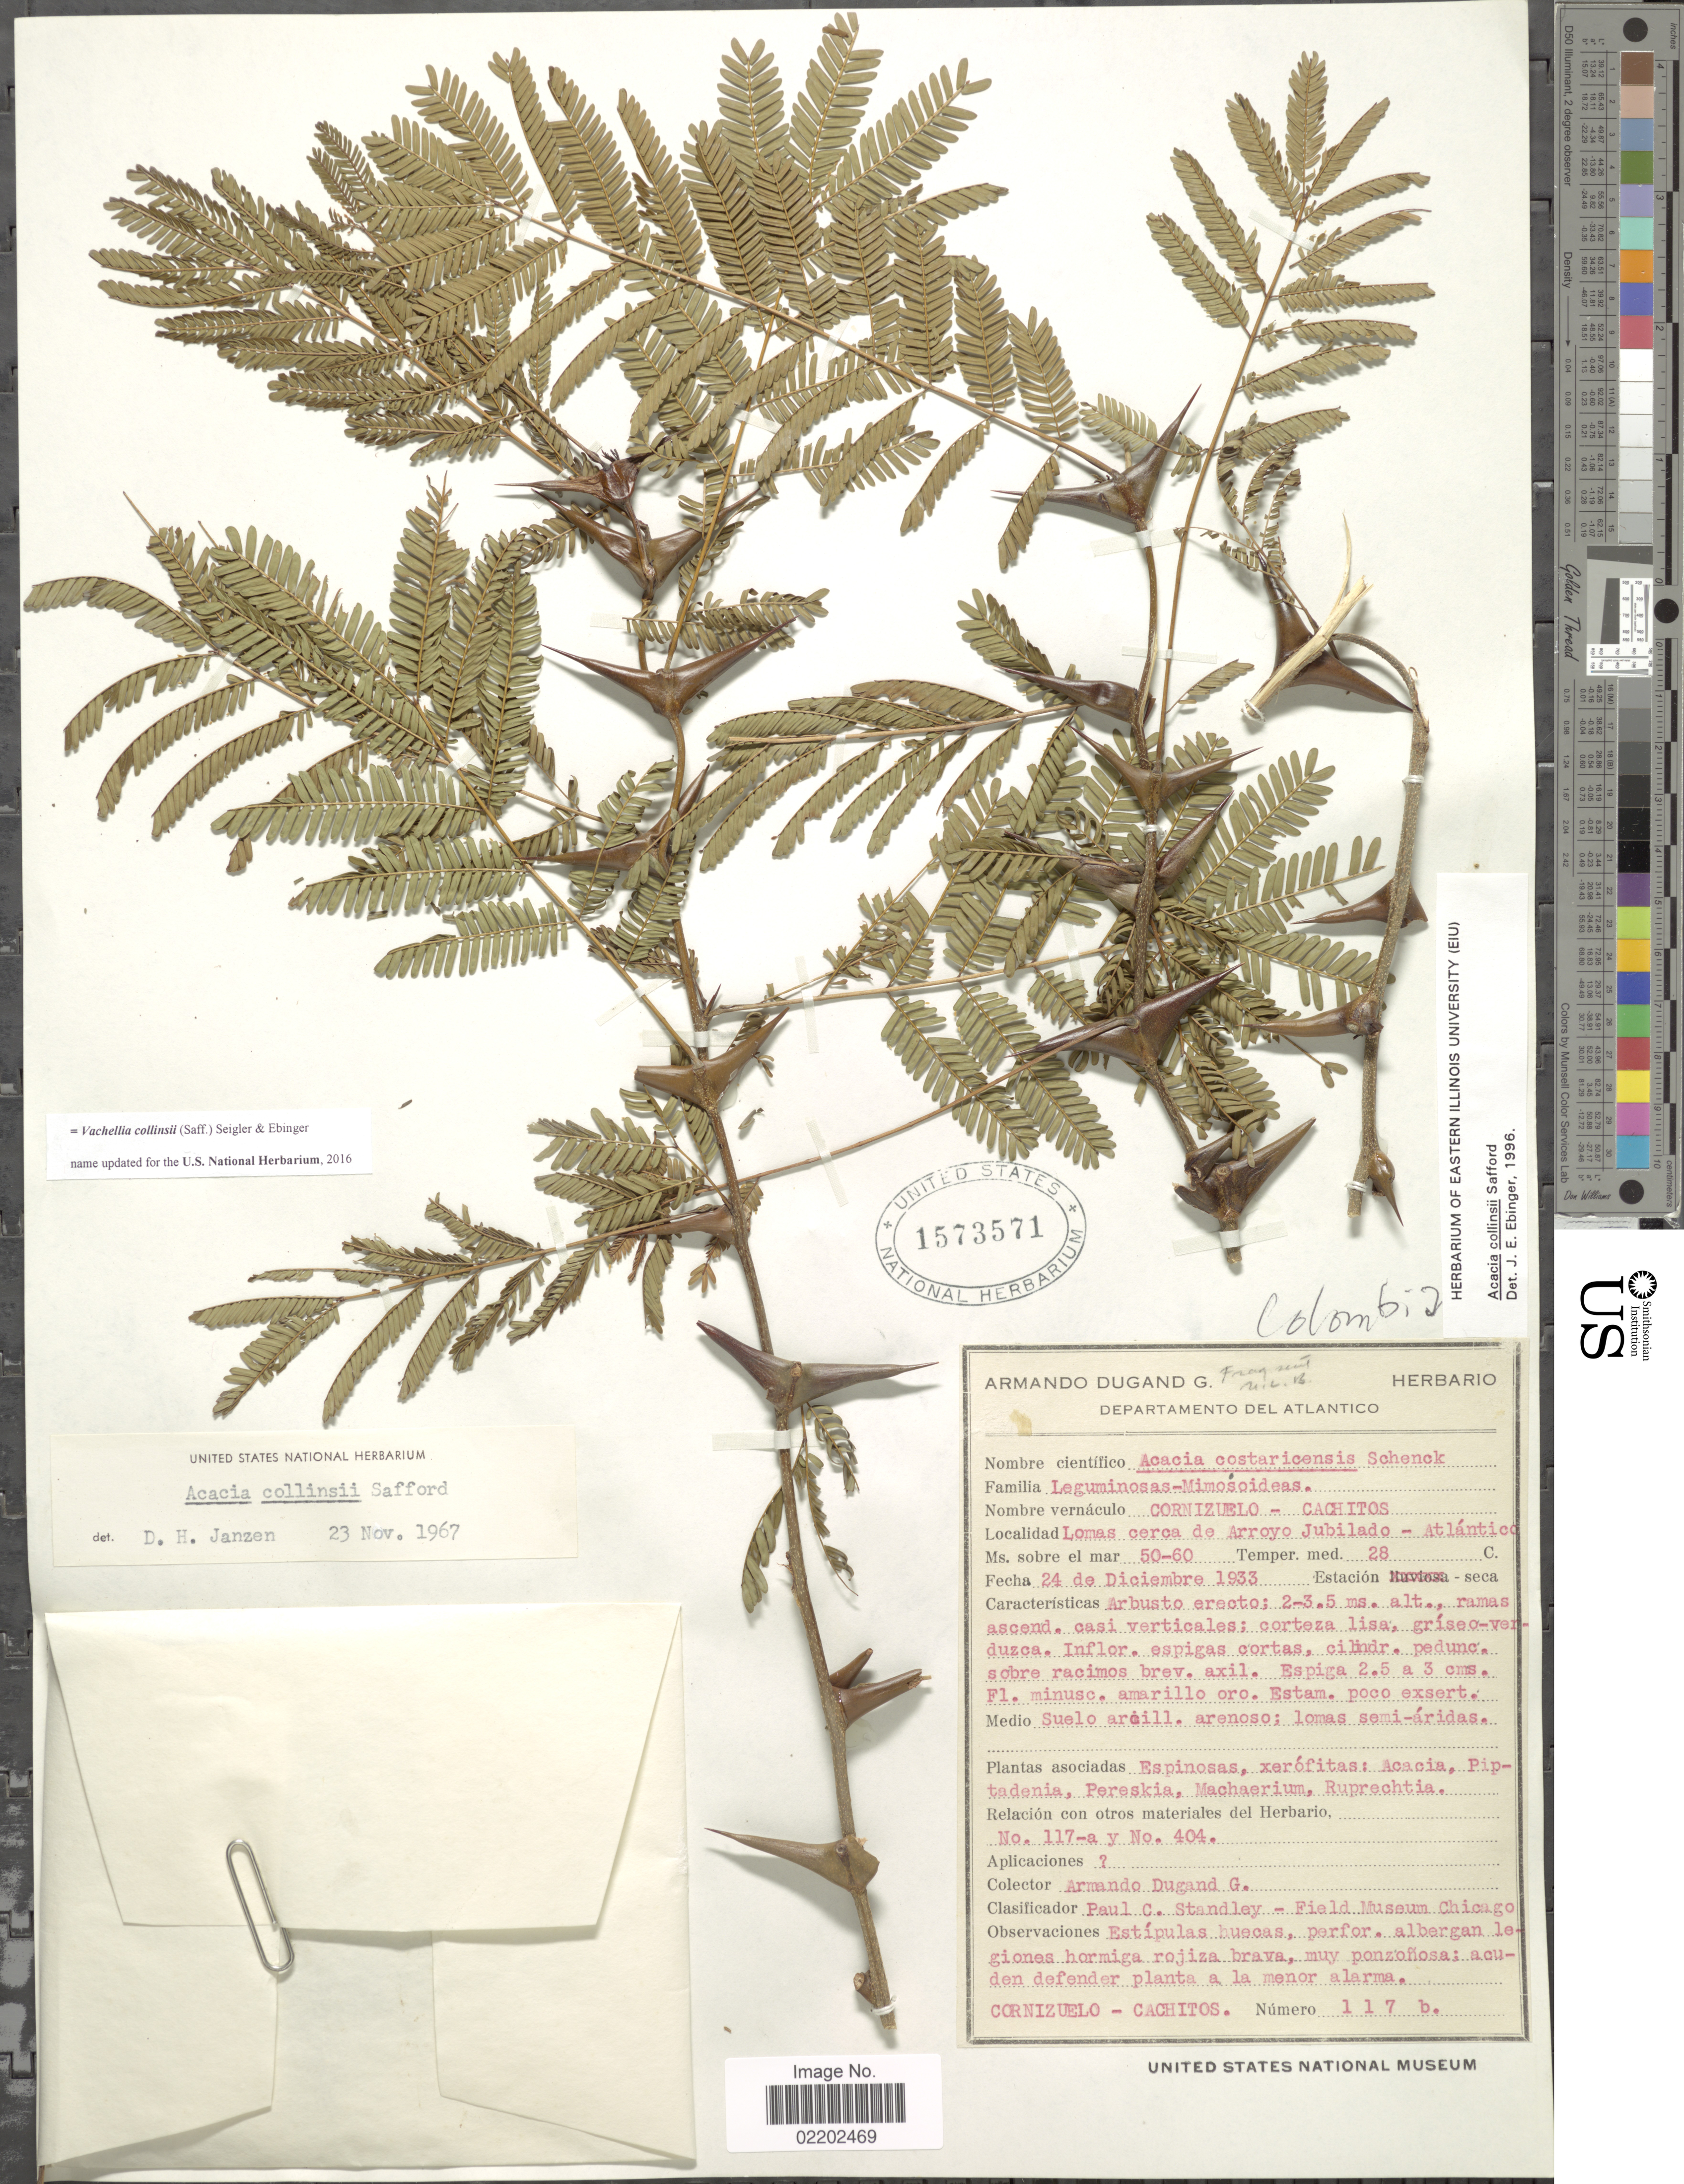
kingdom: Plantae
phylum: Tracheophyta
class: Magnoliopsida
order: Fabales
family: Fabaceae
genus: Vachellia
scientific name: Vachellia collinsii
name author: (Saff.) Seigler & Ebinger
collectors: A. Dugand G.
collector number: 117-a/404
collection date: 1933-12-24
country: Colombia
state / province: Atlántico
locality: Lomas cerca de Arroyo Jubilado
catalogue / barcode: US 1573571